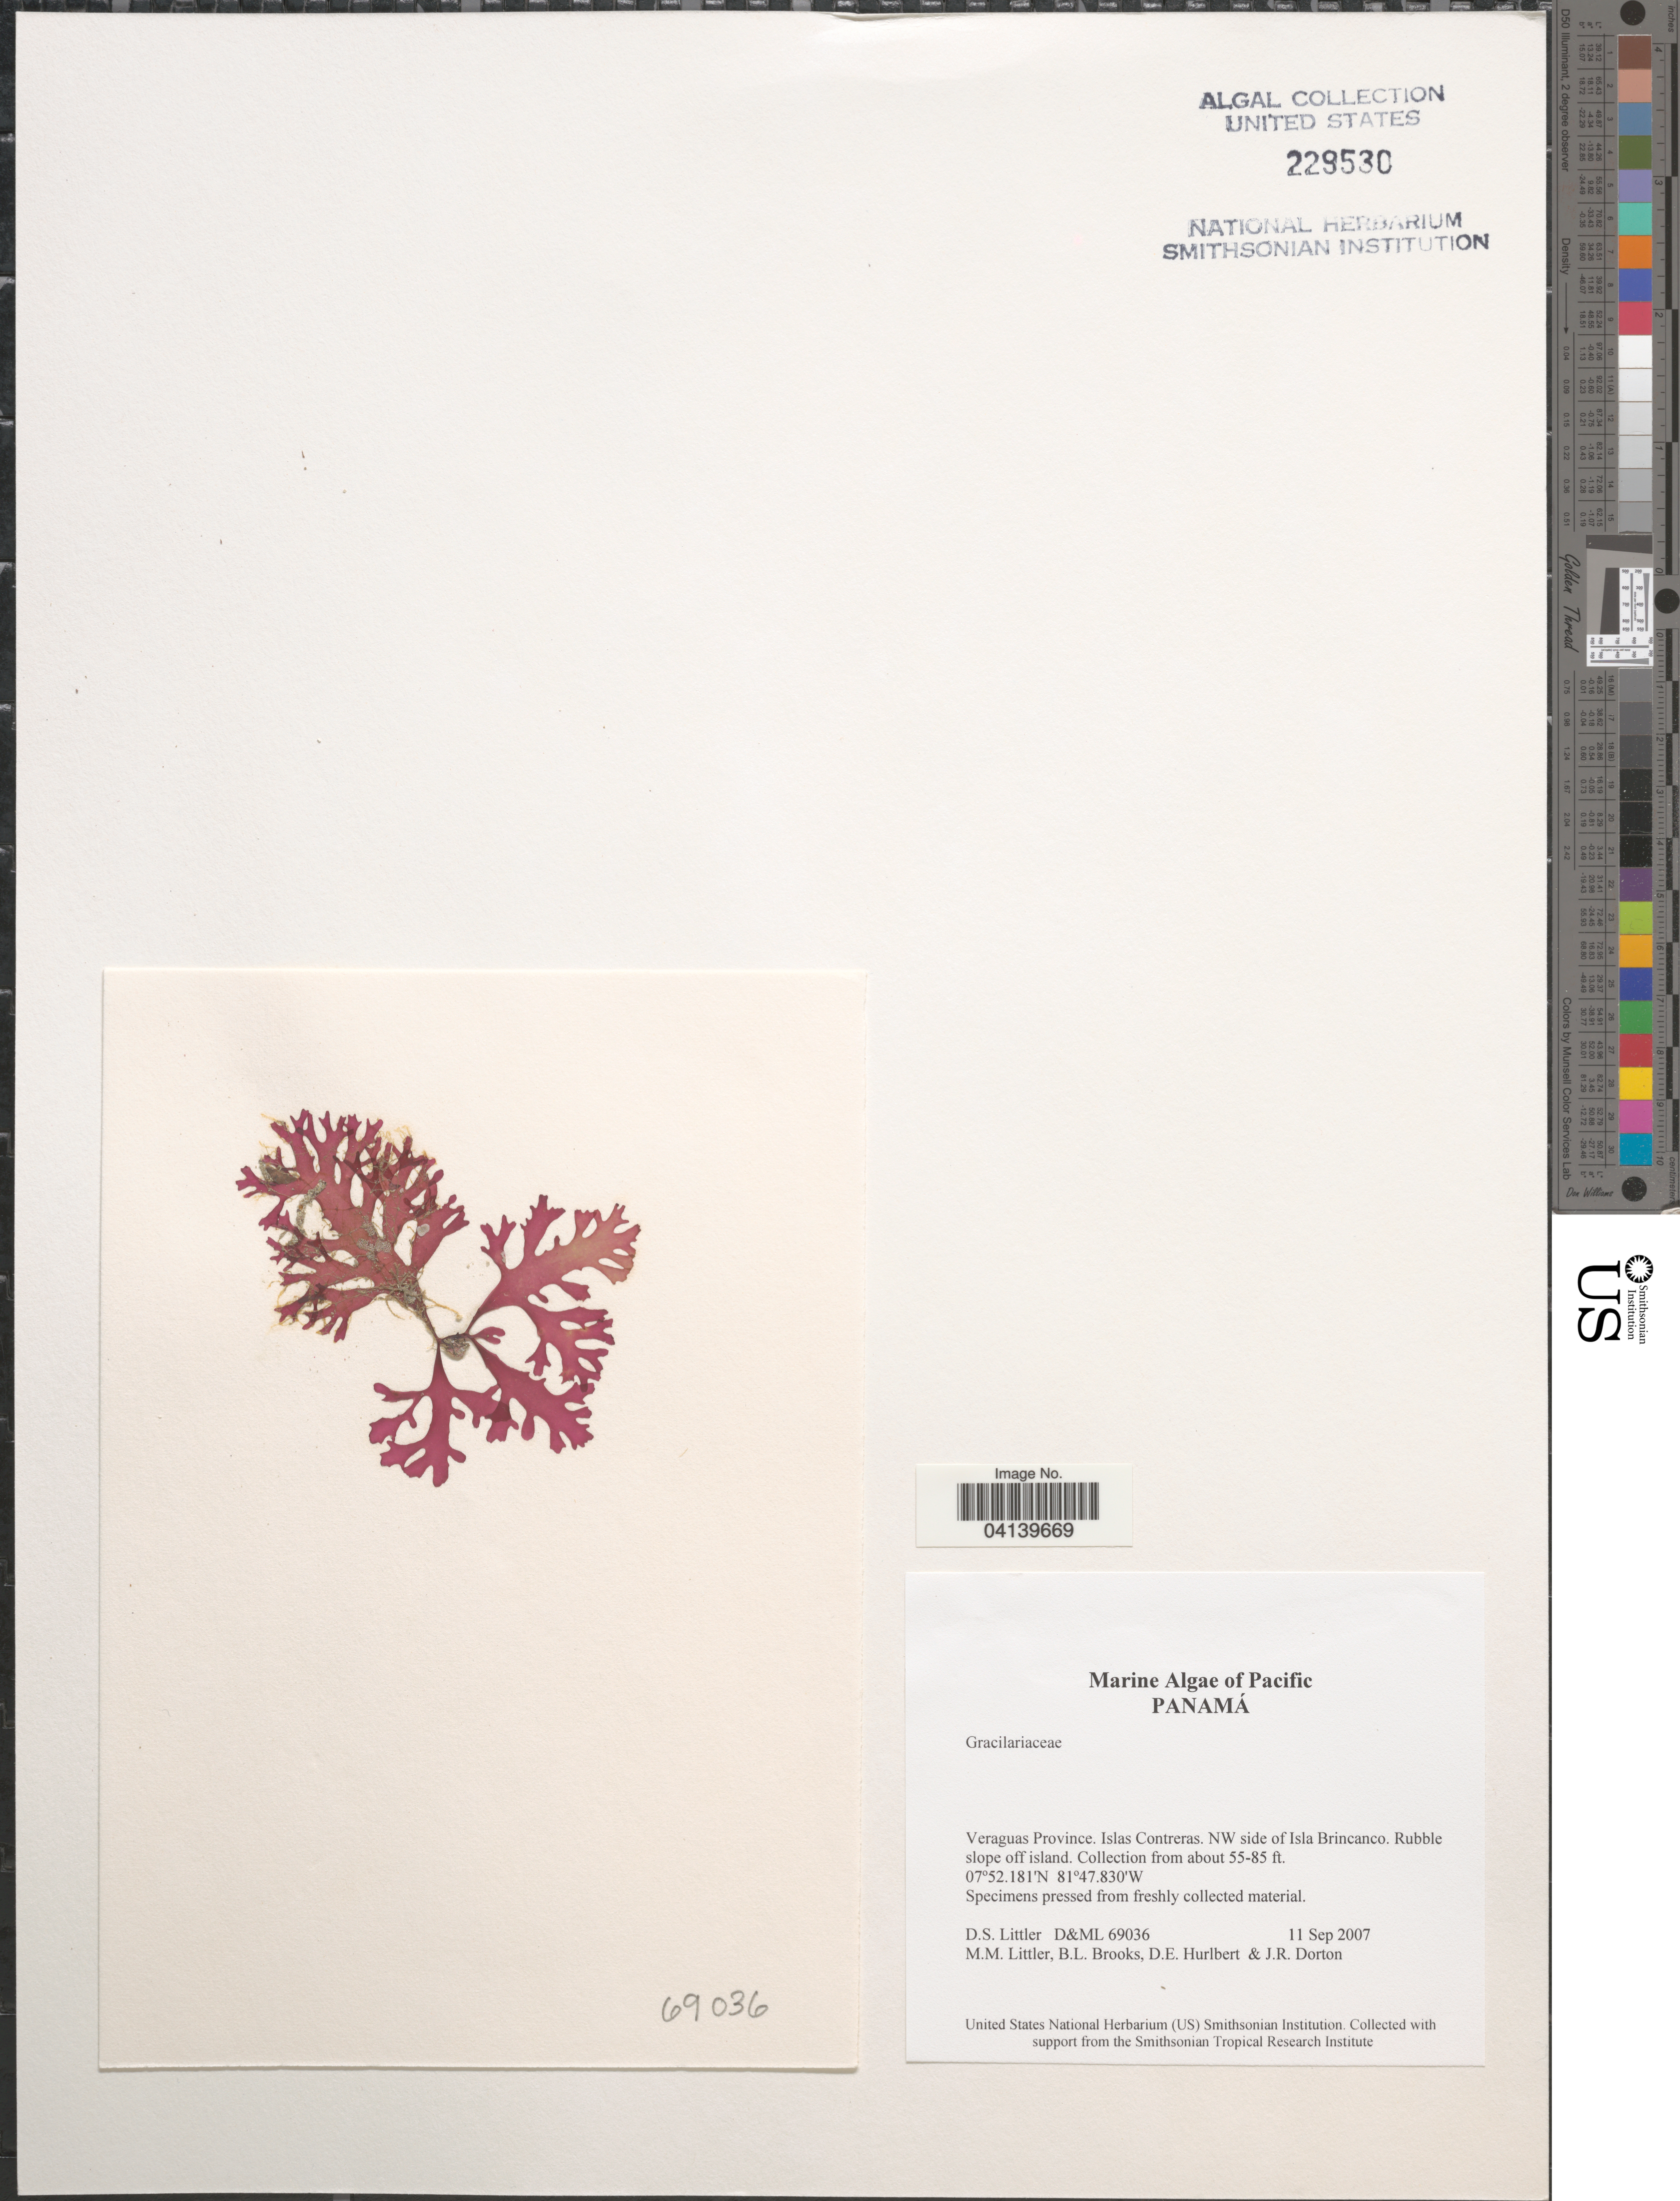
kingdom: Plantae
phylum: Rhodophyta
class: Florideophyceae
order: Gracilariales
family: Gracilariaceae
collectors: D. S. Littler, B. Brooks, D. Hurlbert & J. Dorton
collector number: D&ML69036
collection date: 2007-09-11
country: Panama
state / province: Veraguas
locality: Islas Contreras. NW side of Isla Brincanco. Rubble slope off island.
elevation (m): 17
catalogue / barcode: US 229530